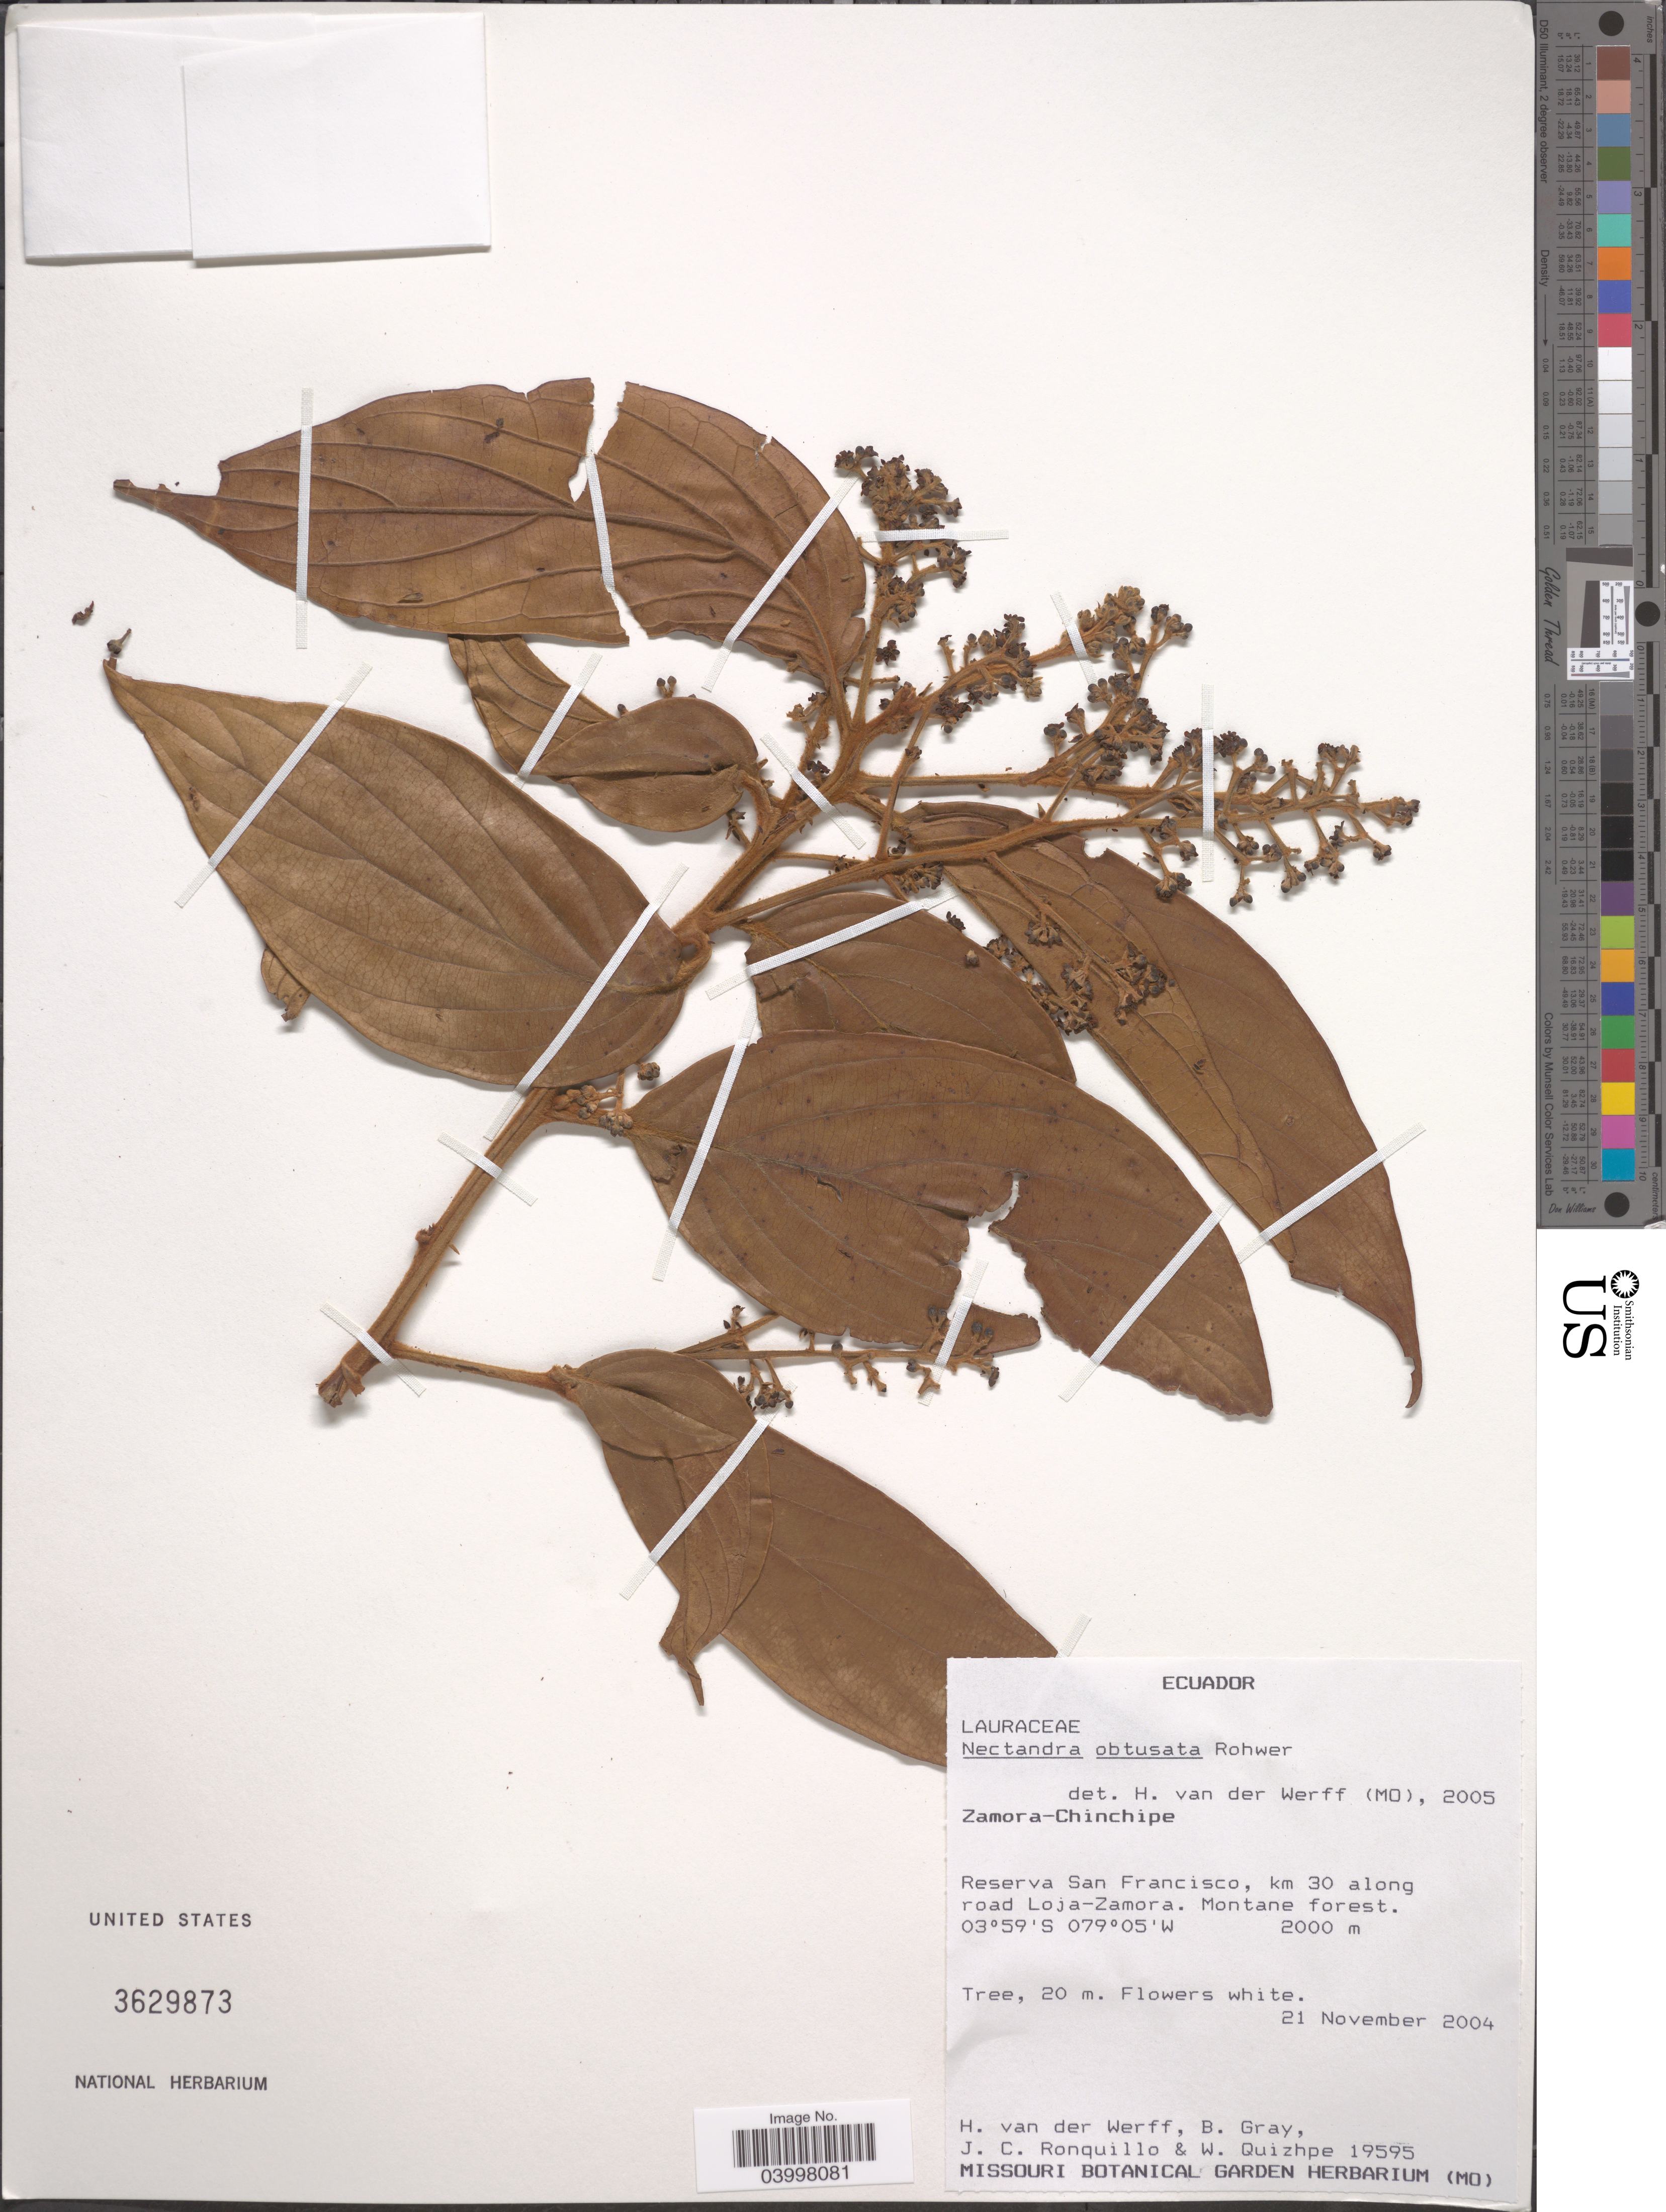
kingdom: Plantae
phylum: Tracheophyta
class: Magnoliopsida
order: Laurales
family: Lauraceae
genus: Nectandra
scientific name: Nectandra obtusata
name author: Rohwer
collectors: H. van der Werff, B. Gray, J. Ronquillo & W. Quizhpe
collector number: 19595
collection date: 2004-11-21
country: Ecuador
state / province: Zamora-Chinchipe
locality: Reserva San Francisco, km 30 along road Loja-Zamora.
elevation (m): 2000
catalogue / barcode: US 3629873